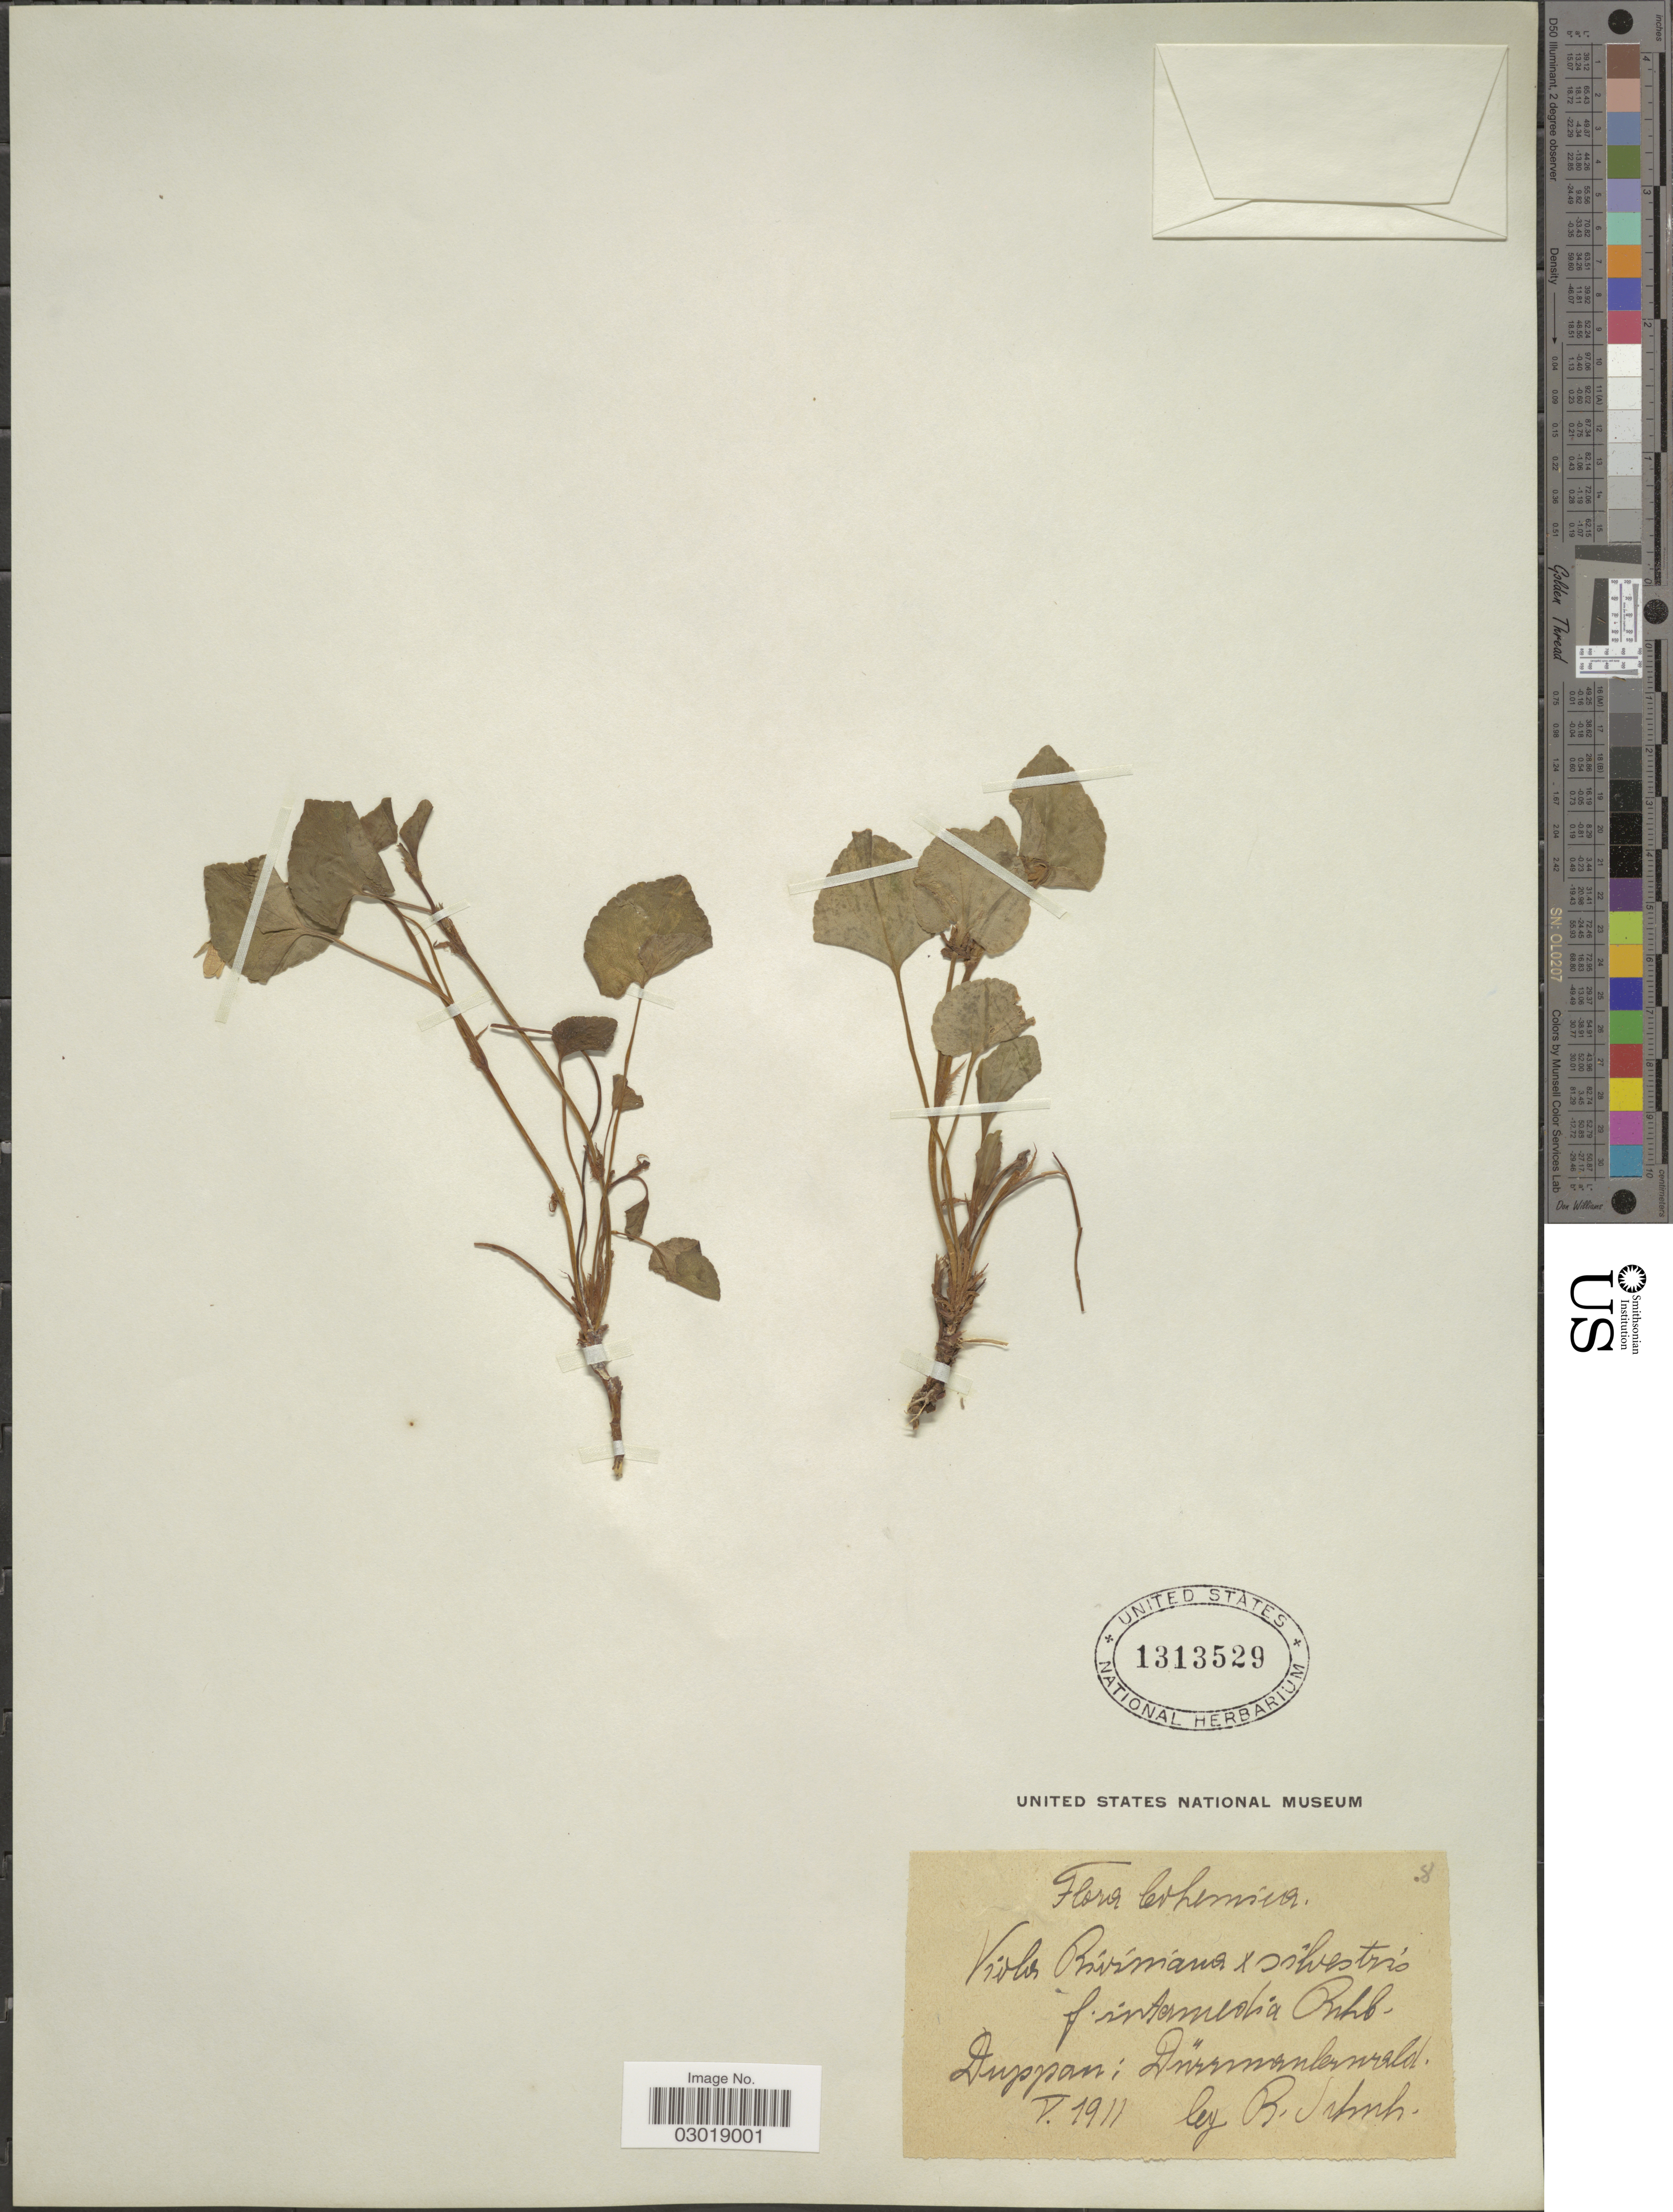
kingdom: Plantae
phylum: Tracheophyta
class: Magnoliopsida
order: Malpighiales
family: Violaceae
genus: Viola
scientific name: Viola riviniana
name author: Rchb.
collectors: R. Schuh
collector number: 8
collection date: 1911-05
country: Czechia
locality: Bohemica. Duppan: Dürrmanlerwald [interpreted].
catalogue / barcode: US 1313529